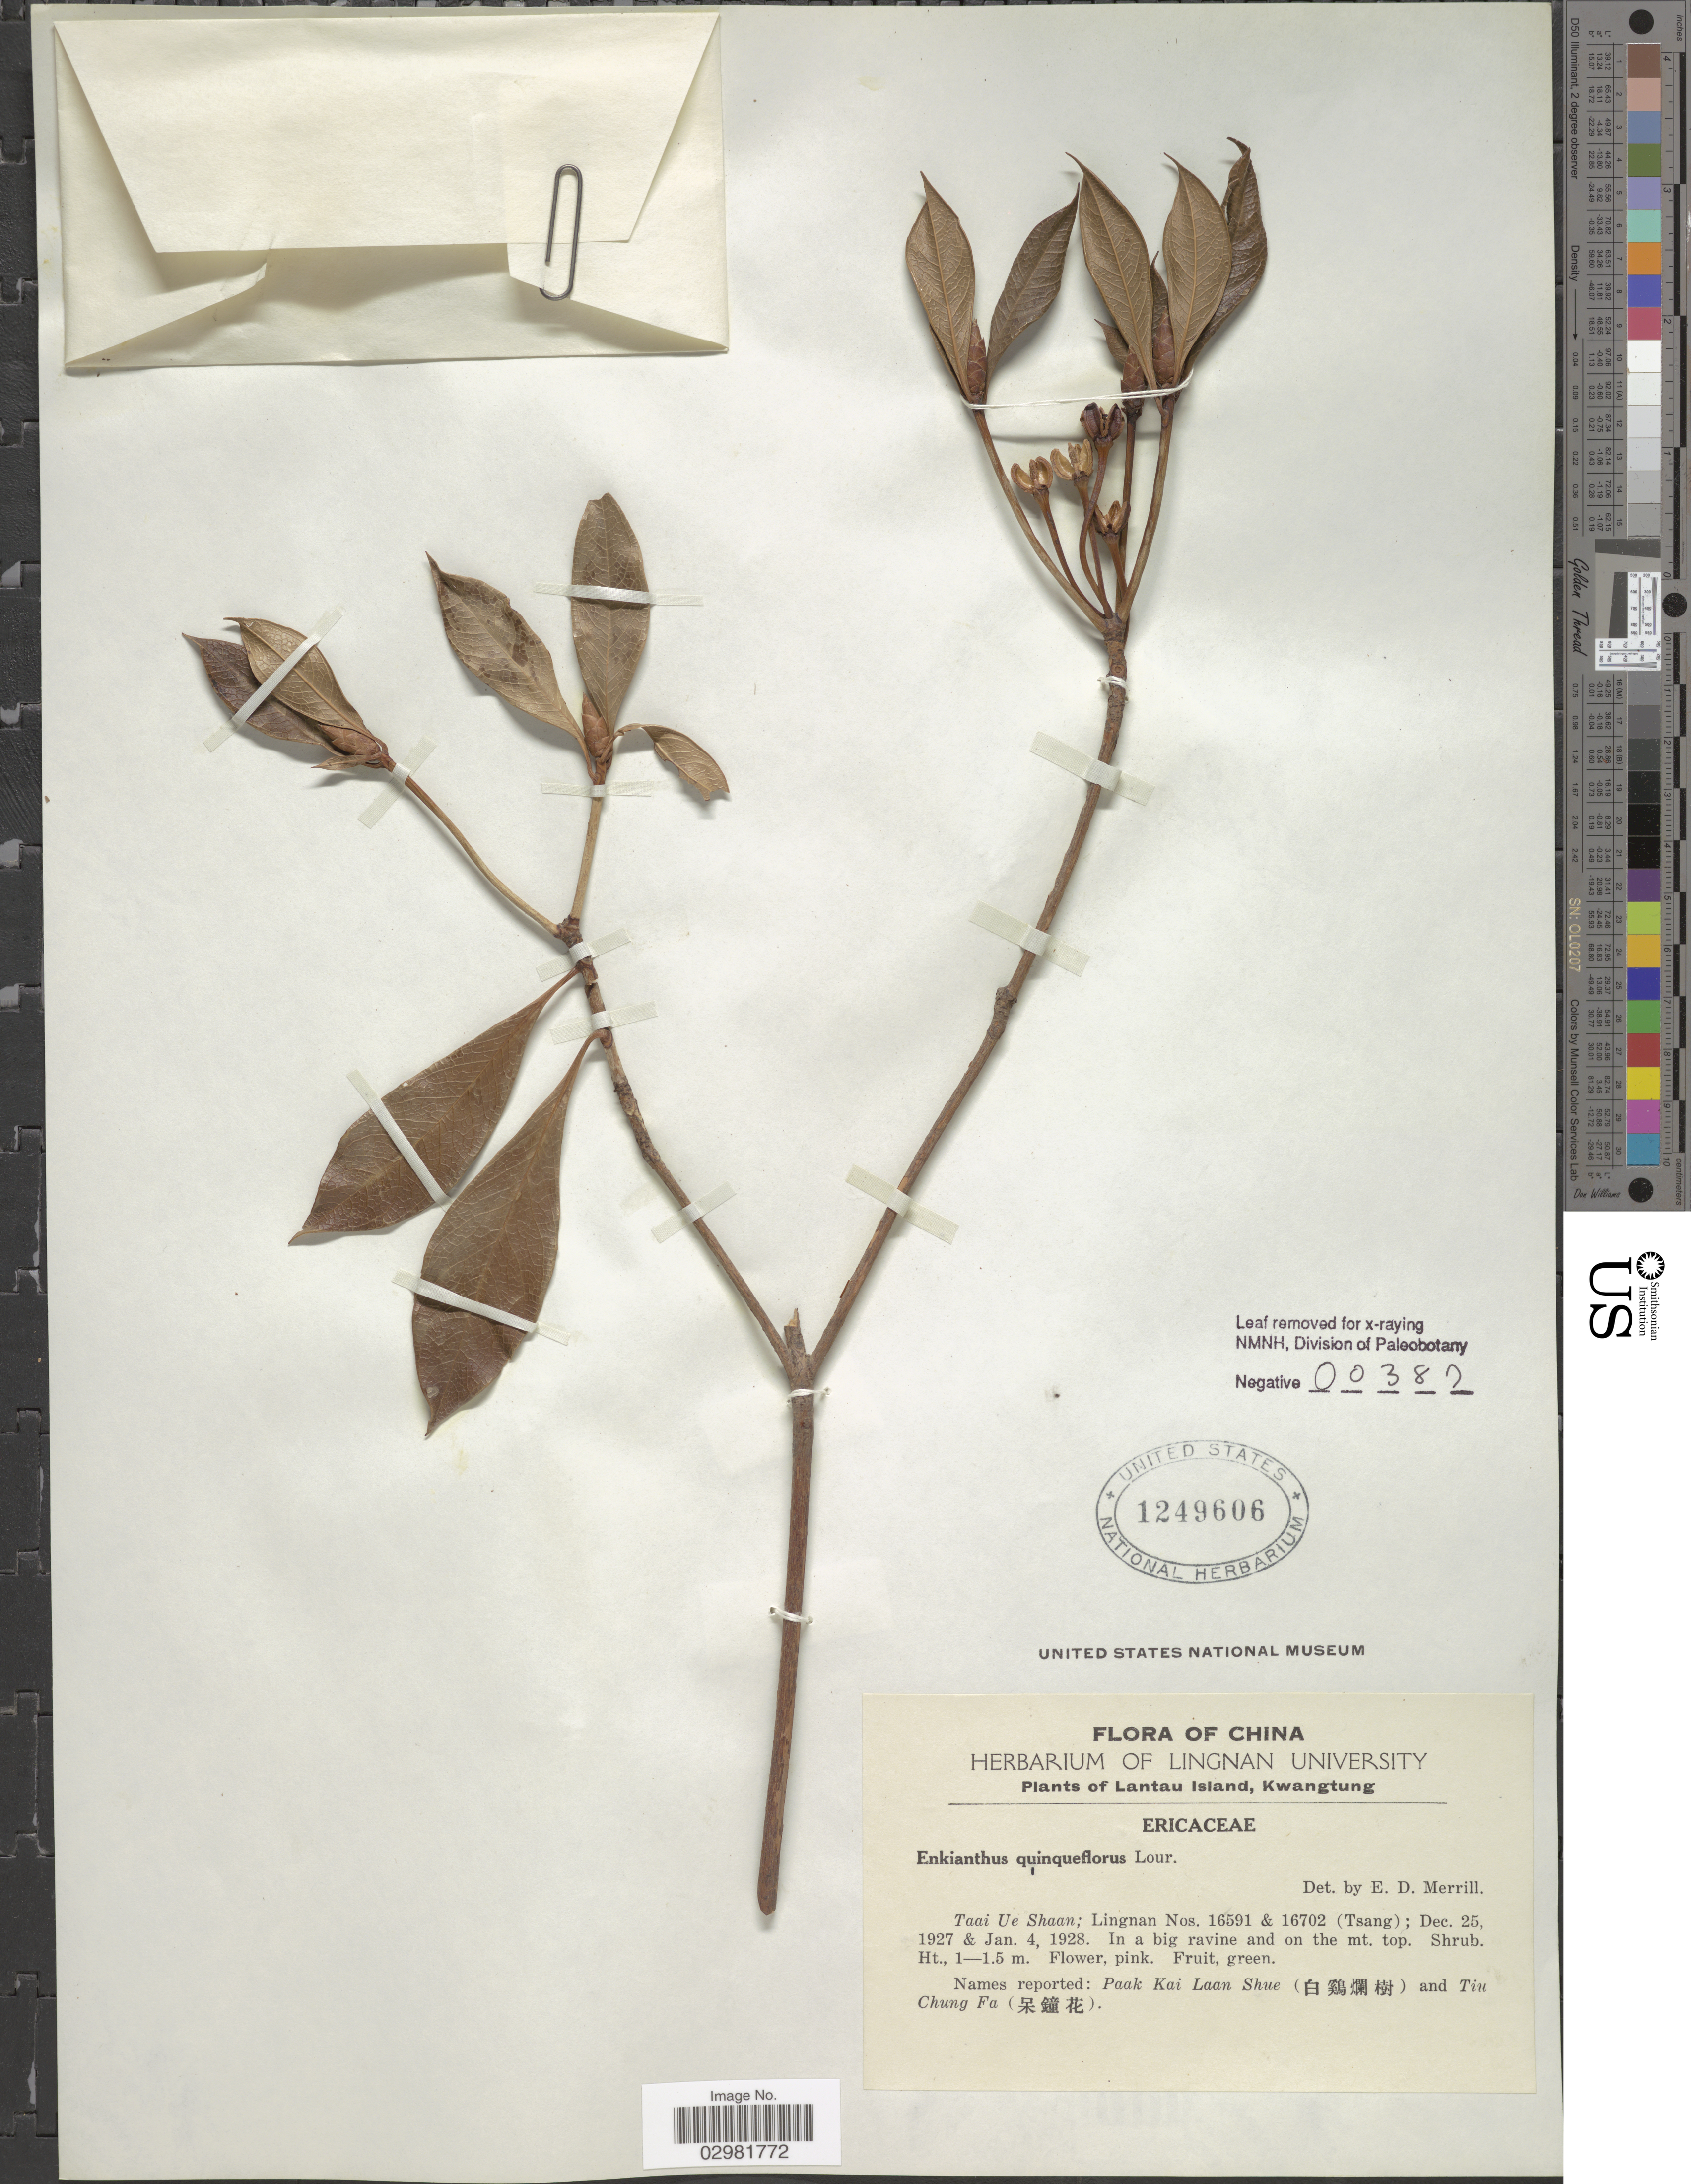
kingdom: Plantae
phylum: Tracheophyta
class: Magnoliopsida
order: Ericales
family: Ericaceae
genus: Enkianthus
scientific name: Enkianthus quinqueflorus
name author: Lour.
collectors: -. T'sang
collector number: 16591/16702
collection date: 1927-12-25/1928-01-04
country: China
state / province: Guangdong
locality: Lantau Island, Kwangtung.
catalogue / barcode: US 1249606